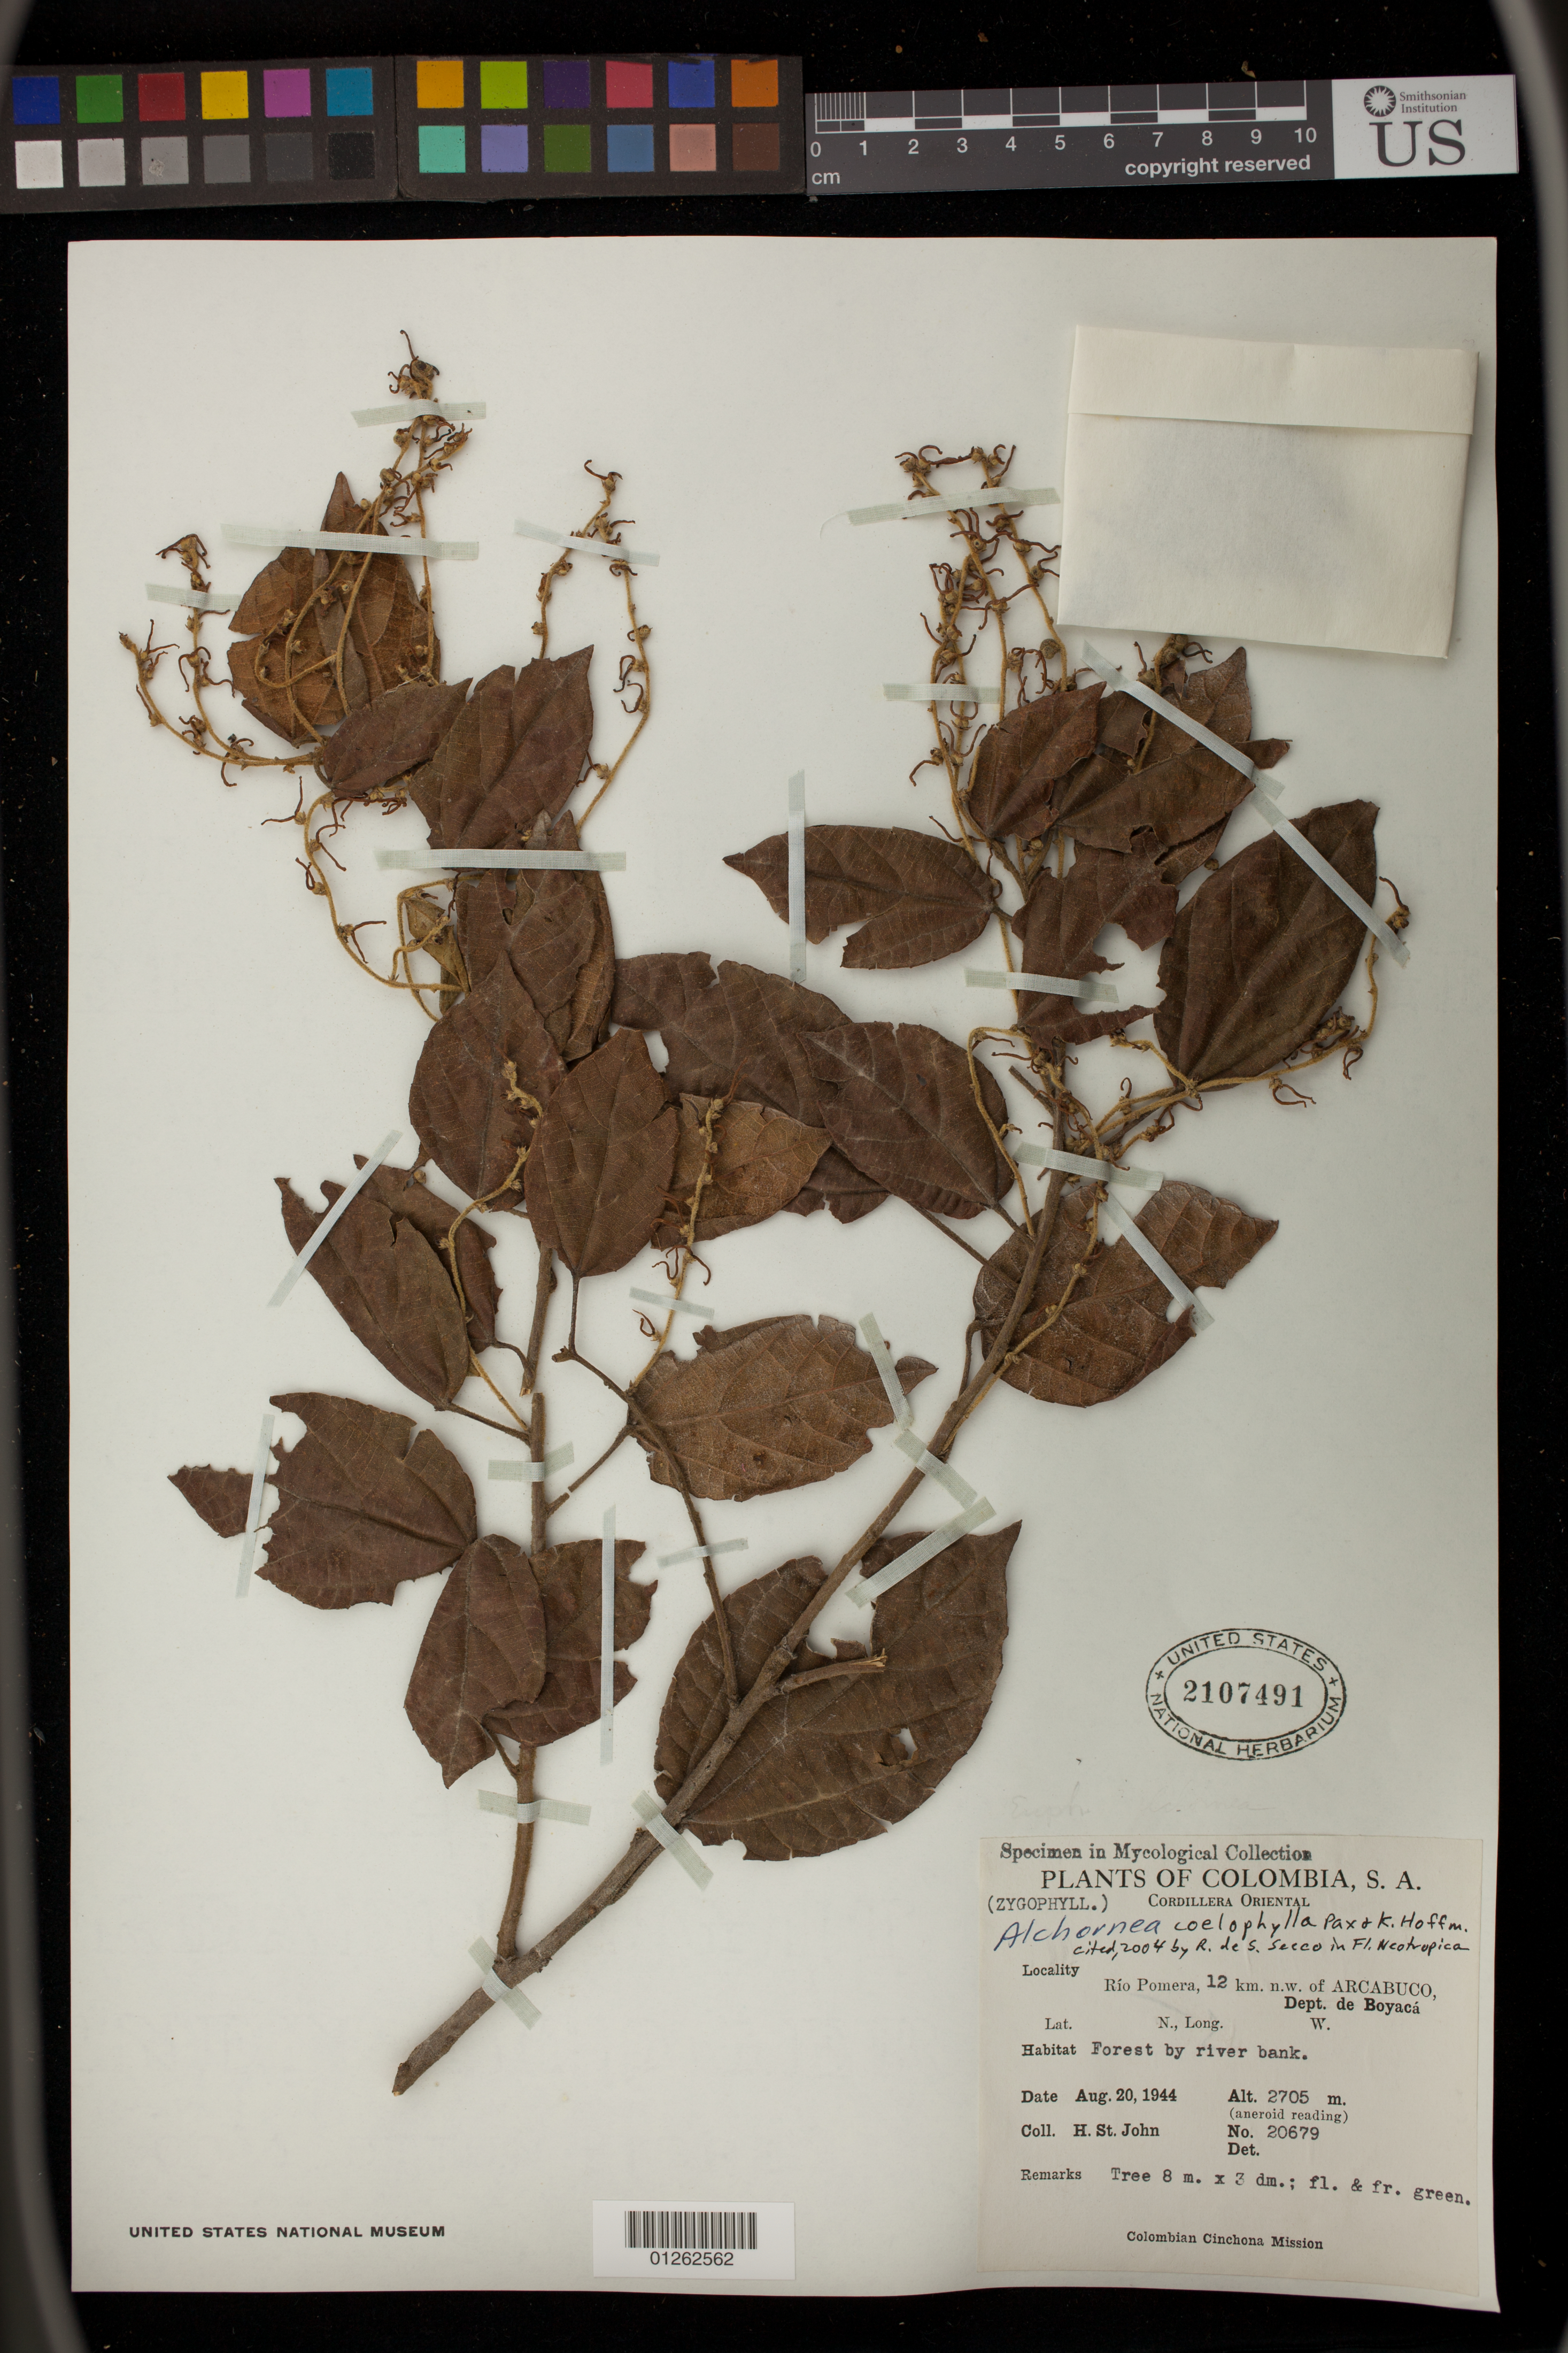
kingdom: Plantae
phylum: Tracheophyta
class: Magnoliopsida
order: Malpighiales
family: Euphorbiaceae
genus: Alchornea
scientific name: Alchornea coelophylla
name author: Pax & K. Hoffm. in Engl.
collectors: H. St. John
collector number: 20679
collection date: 1944-08-20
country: Colombia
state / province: Boyaca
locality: Cordillera Oriental. Rio Pomera, 12 km. n.w. of Arcabuco.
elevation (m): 2705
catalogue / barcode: US 2107491